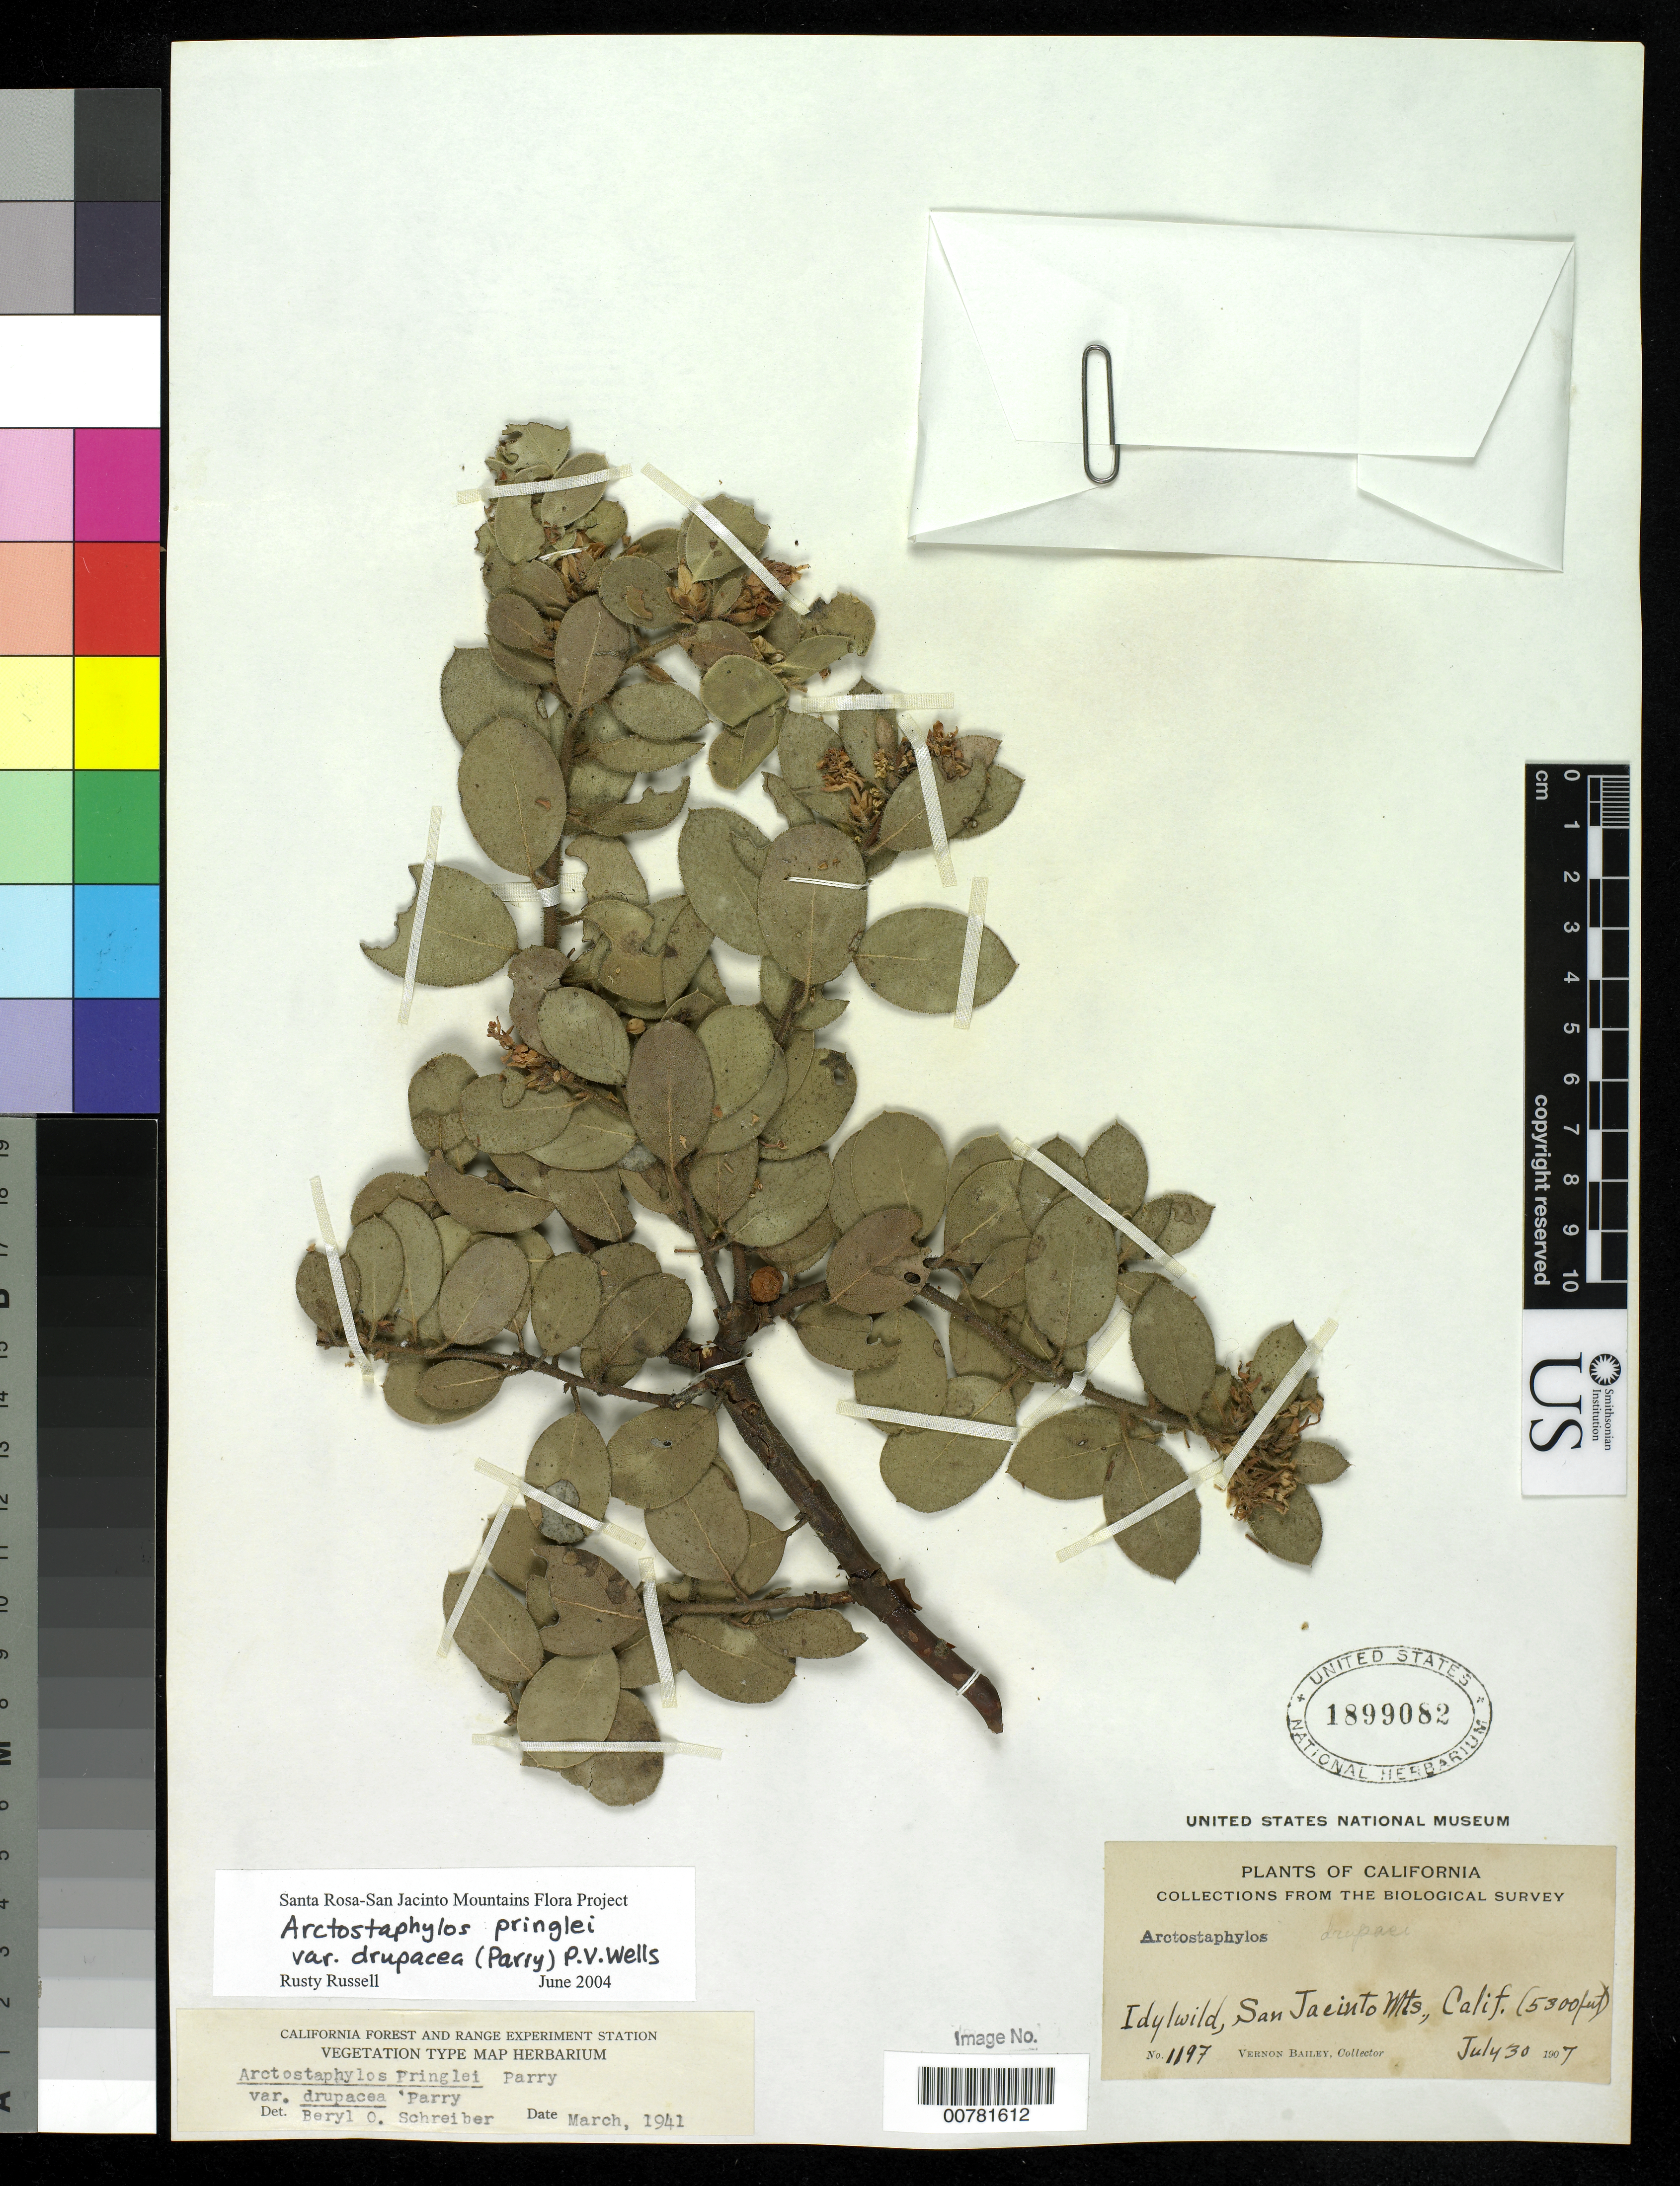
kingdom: Plantae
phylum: Tracheophyta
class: Magnoliopsida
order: Ericales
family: Ericaceae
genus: Arctostaphylos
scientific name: Arctostaphylos pringlei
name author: Parry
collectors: V. O. Bailey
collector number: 1197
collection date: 1907-07-30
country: United States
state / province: California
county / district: Riverside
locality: Idylwild, San Jacinto Mts., Calif.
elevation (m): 1615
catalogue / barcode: US 1899082